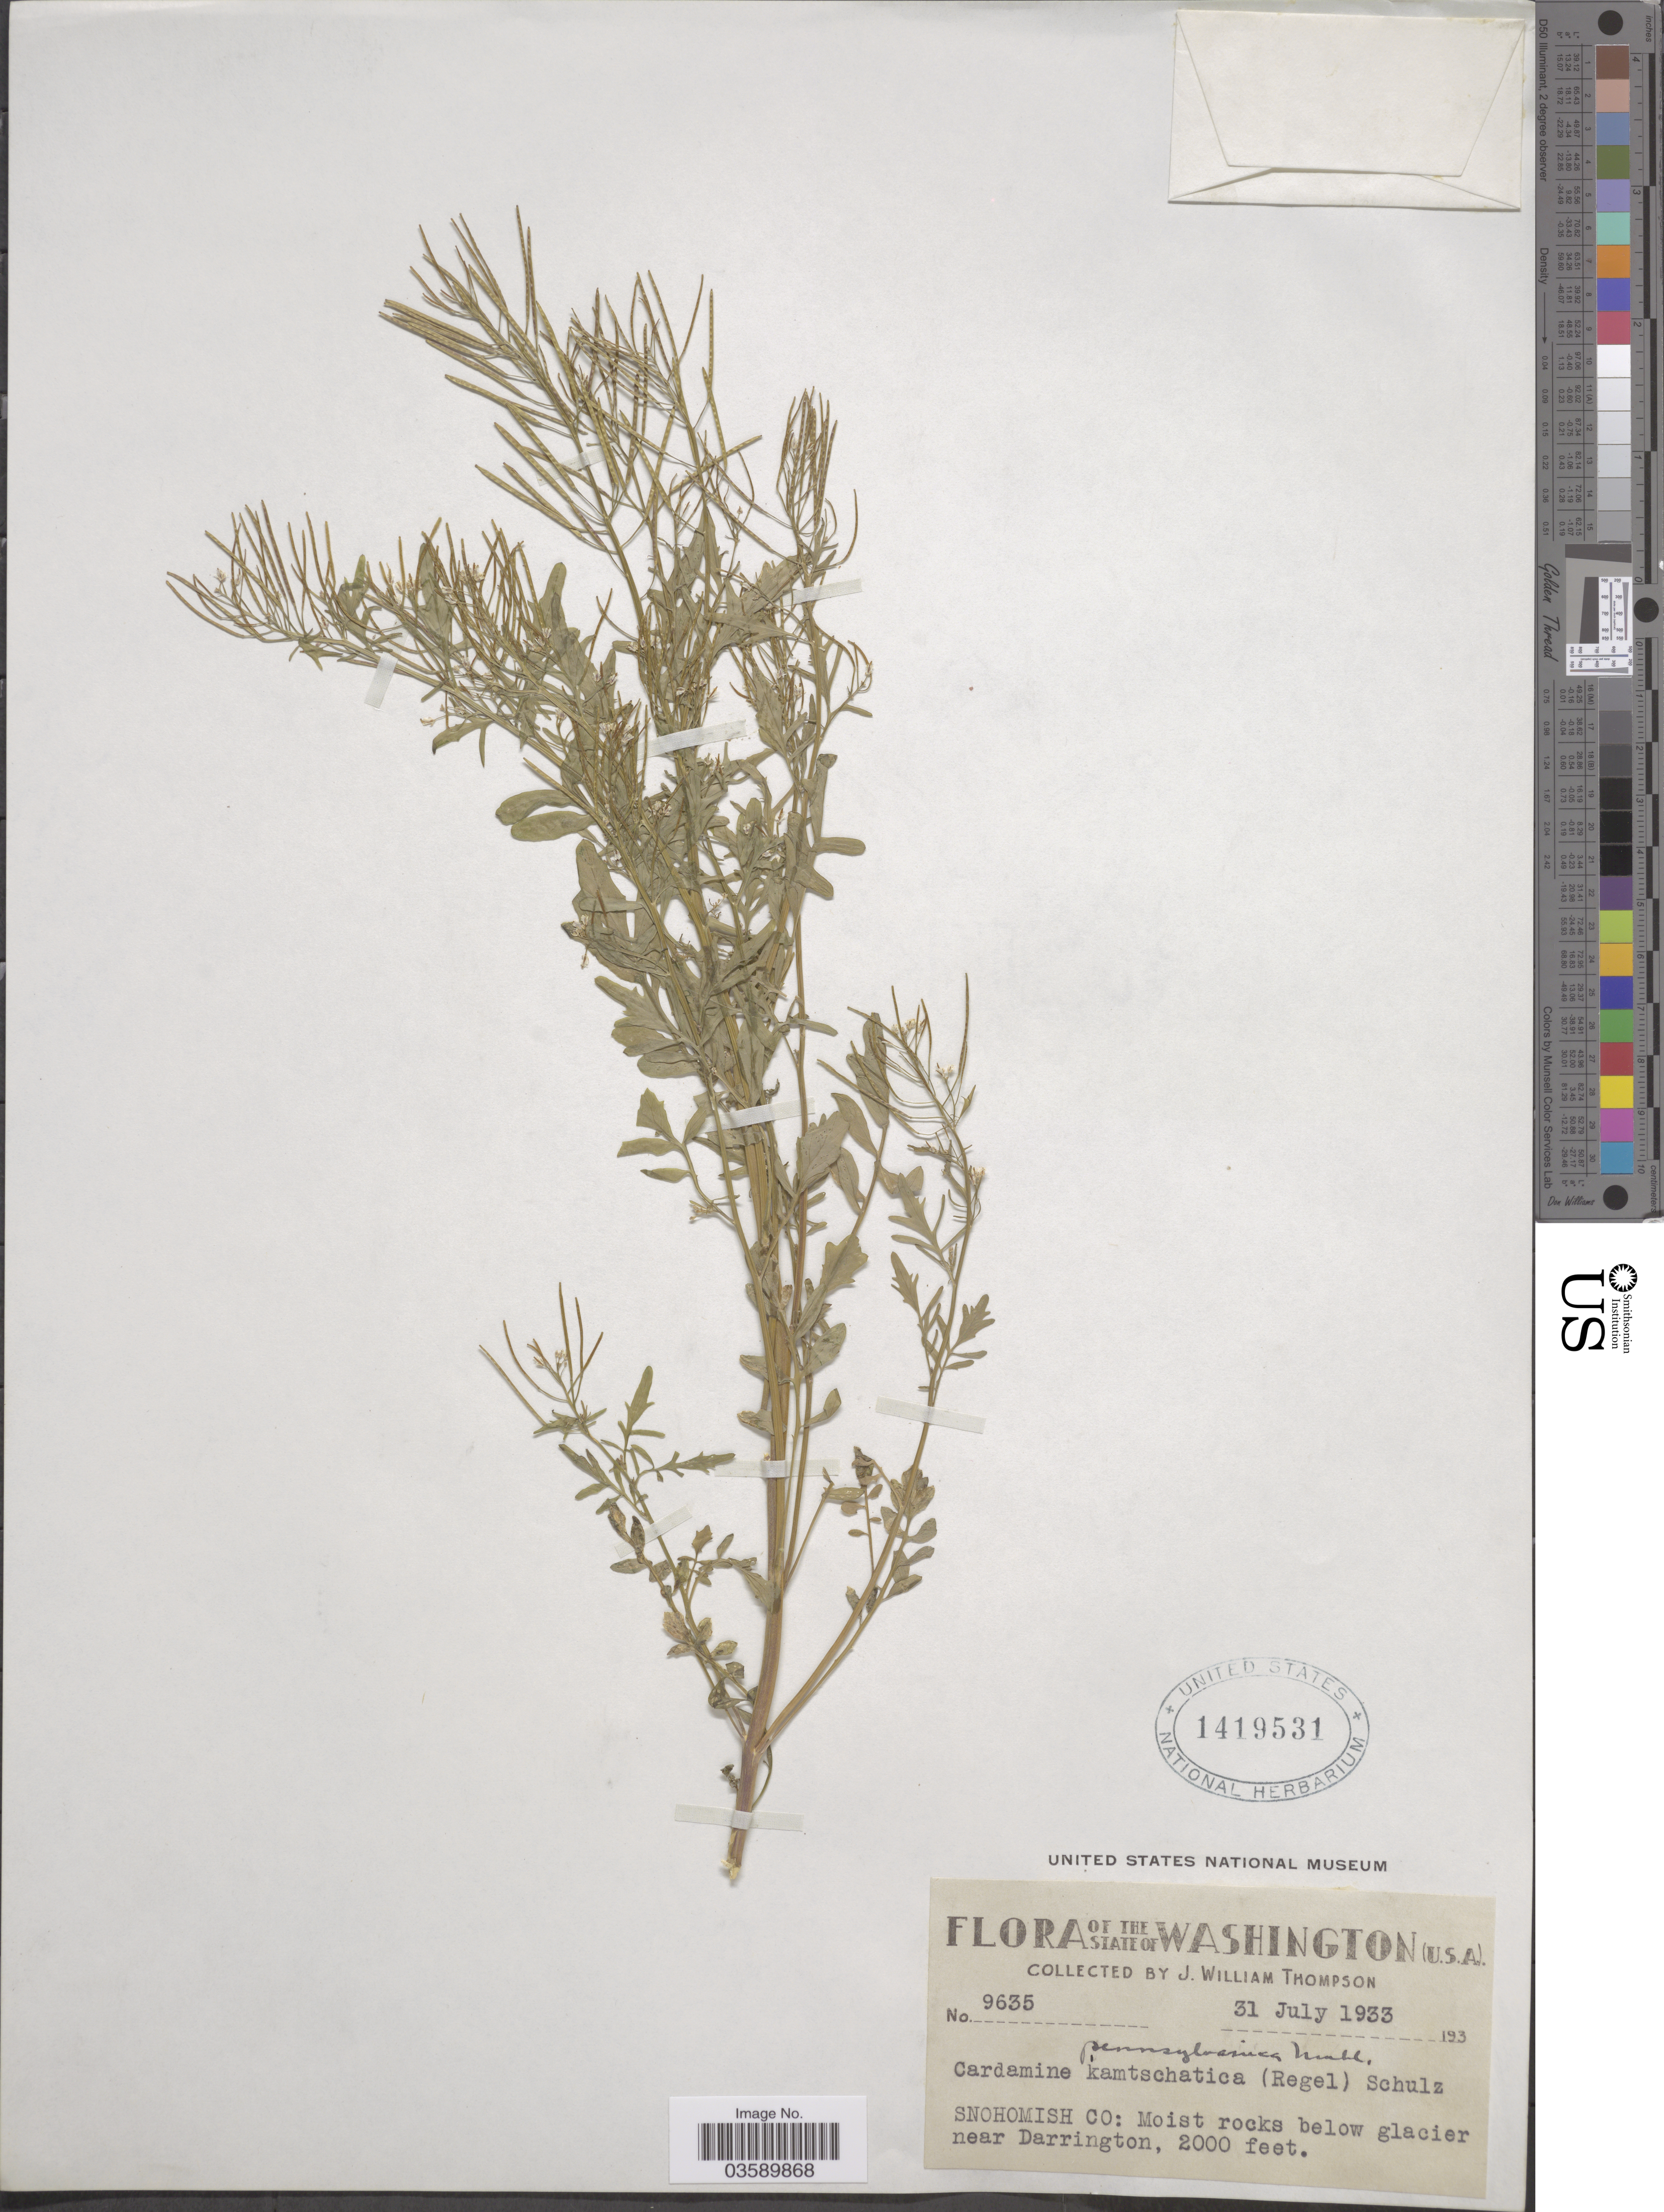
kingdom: Plantae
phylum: Tracheophyta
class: Magnoliopsida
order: Brassicales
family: Brassicaceae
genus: Cardamine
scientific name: Cardamine pensylvanica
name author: Muhl. ex Willd.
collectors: J. W. Thompson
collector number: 9635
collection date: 1933-07-31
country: United States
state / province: Washington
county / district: Snohomish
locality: Snohomish Co: Moist rocks below glacier near Darrington.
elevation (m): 610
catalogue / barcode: US 1419531